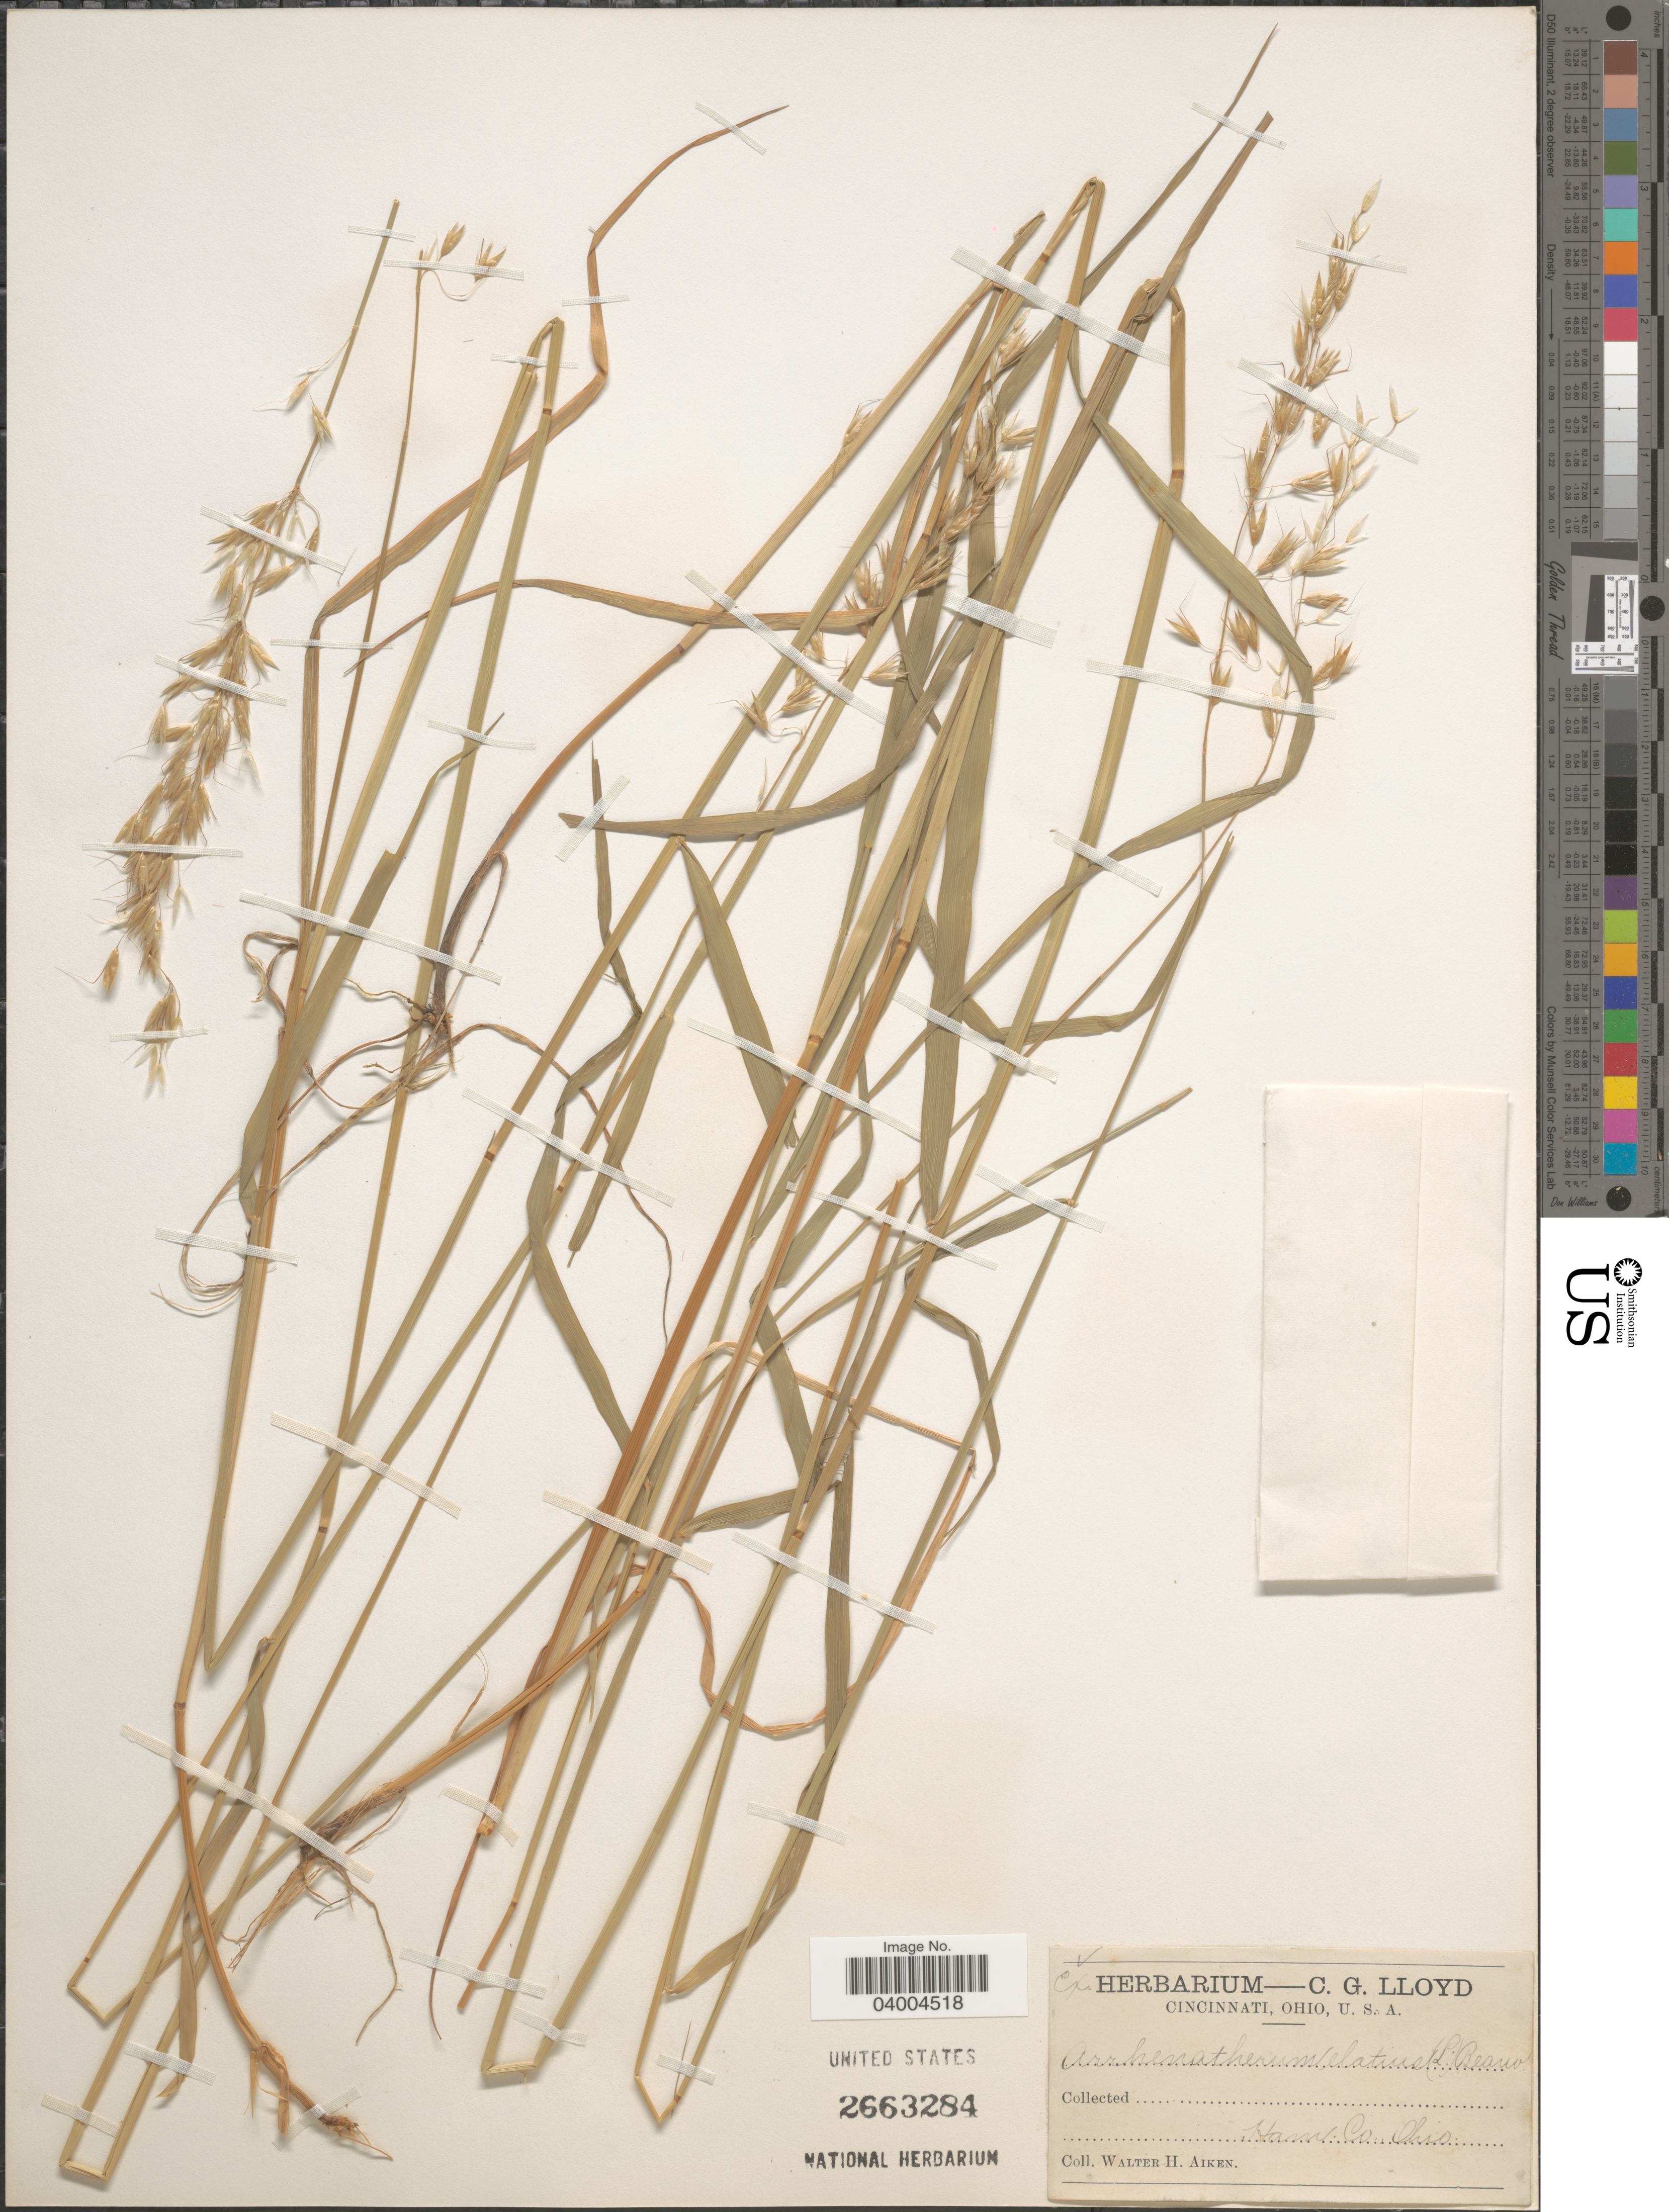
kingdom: Plantae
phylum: Tracheophyta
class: Liliopsida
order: Poales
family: Poaceae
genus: Arrhenatherum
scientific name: Arrhenatherum elatius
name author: (L.) J. Presl & C. Presl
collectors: W. Aiken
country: United States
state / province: Ohio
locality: Ham Co.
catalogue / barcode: US 2663284